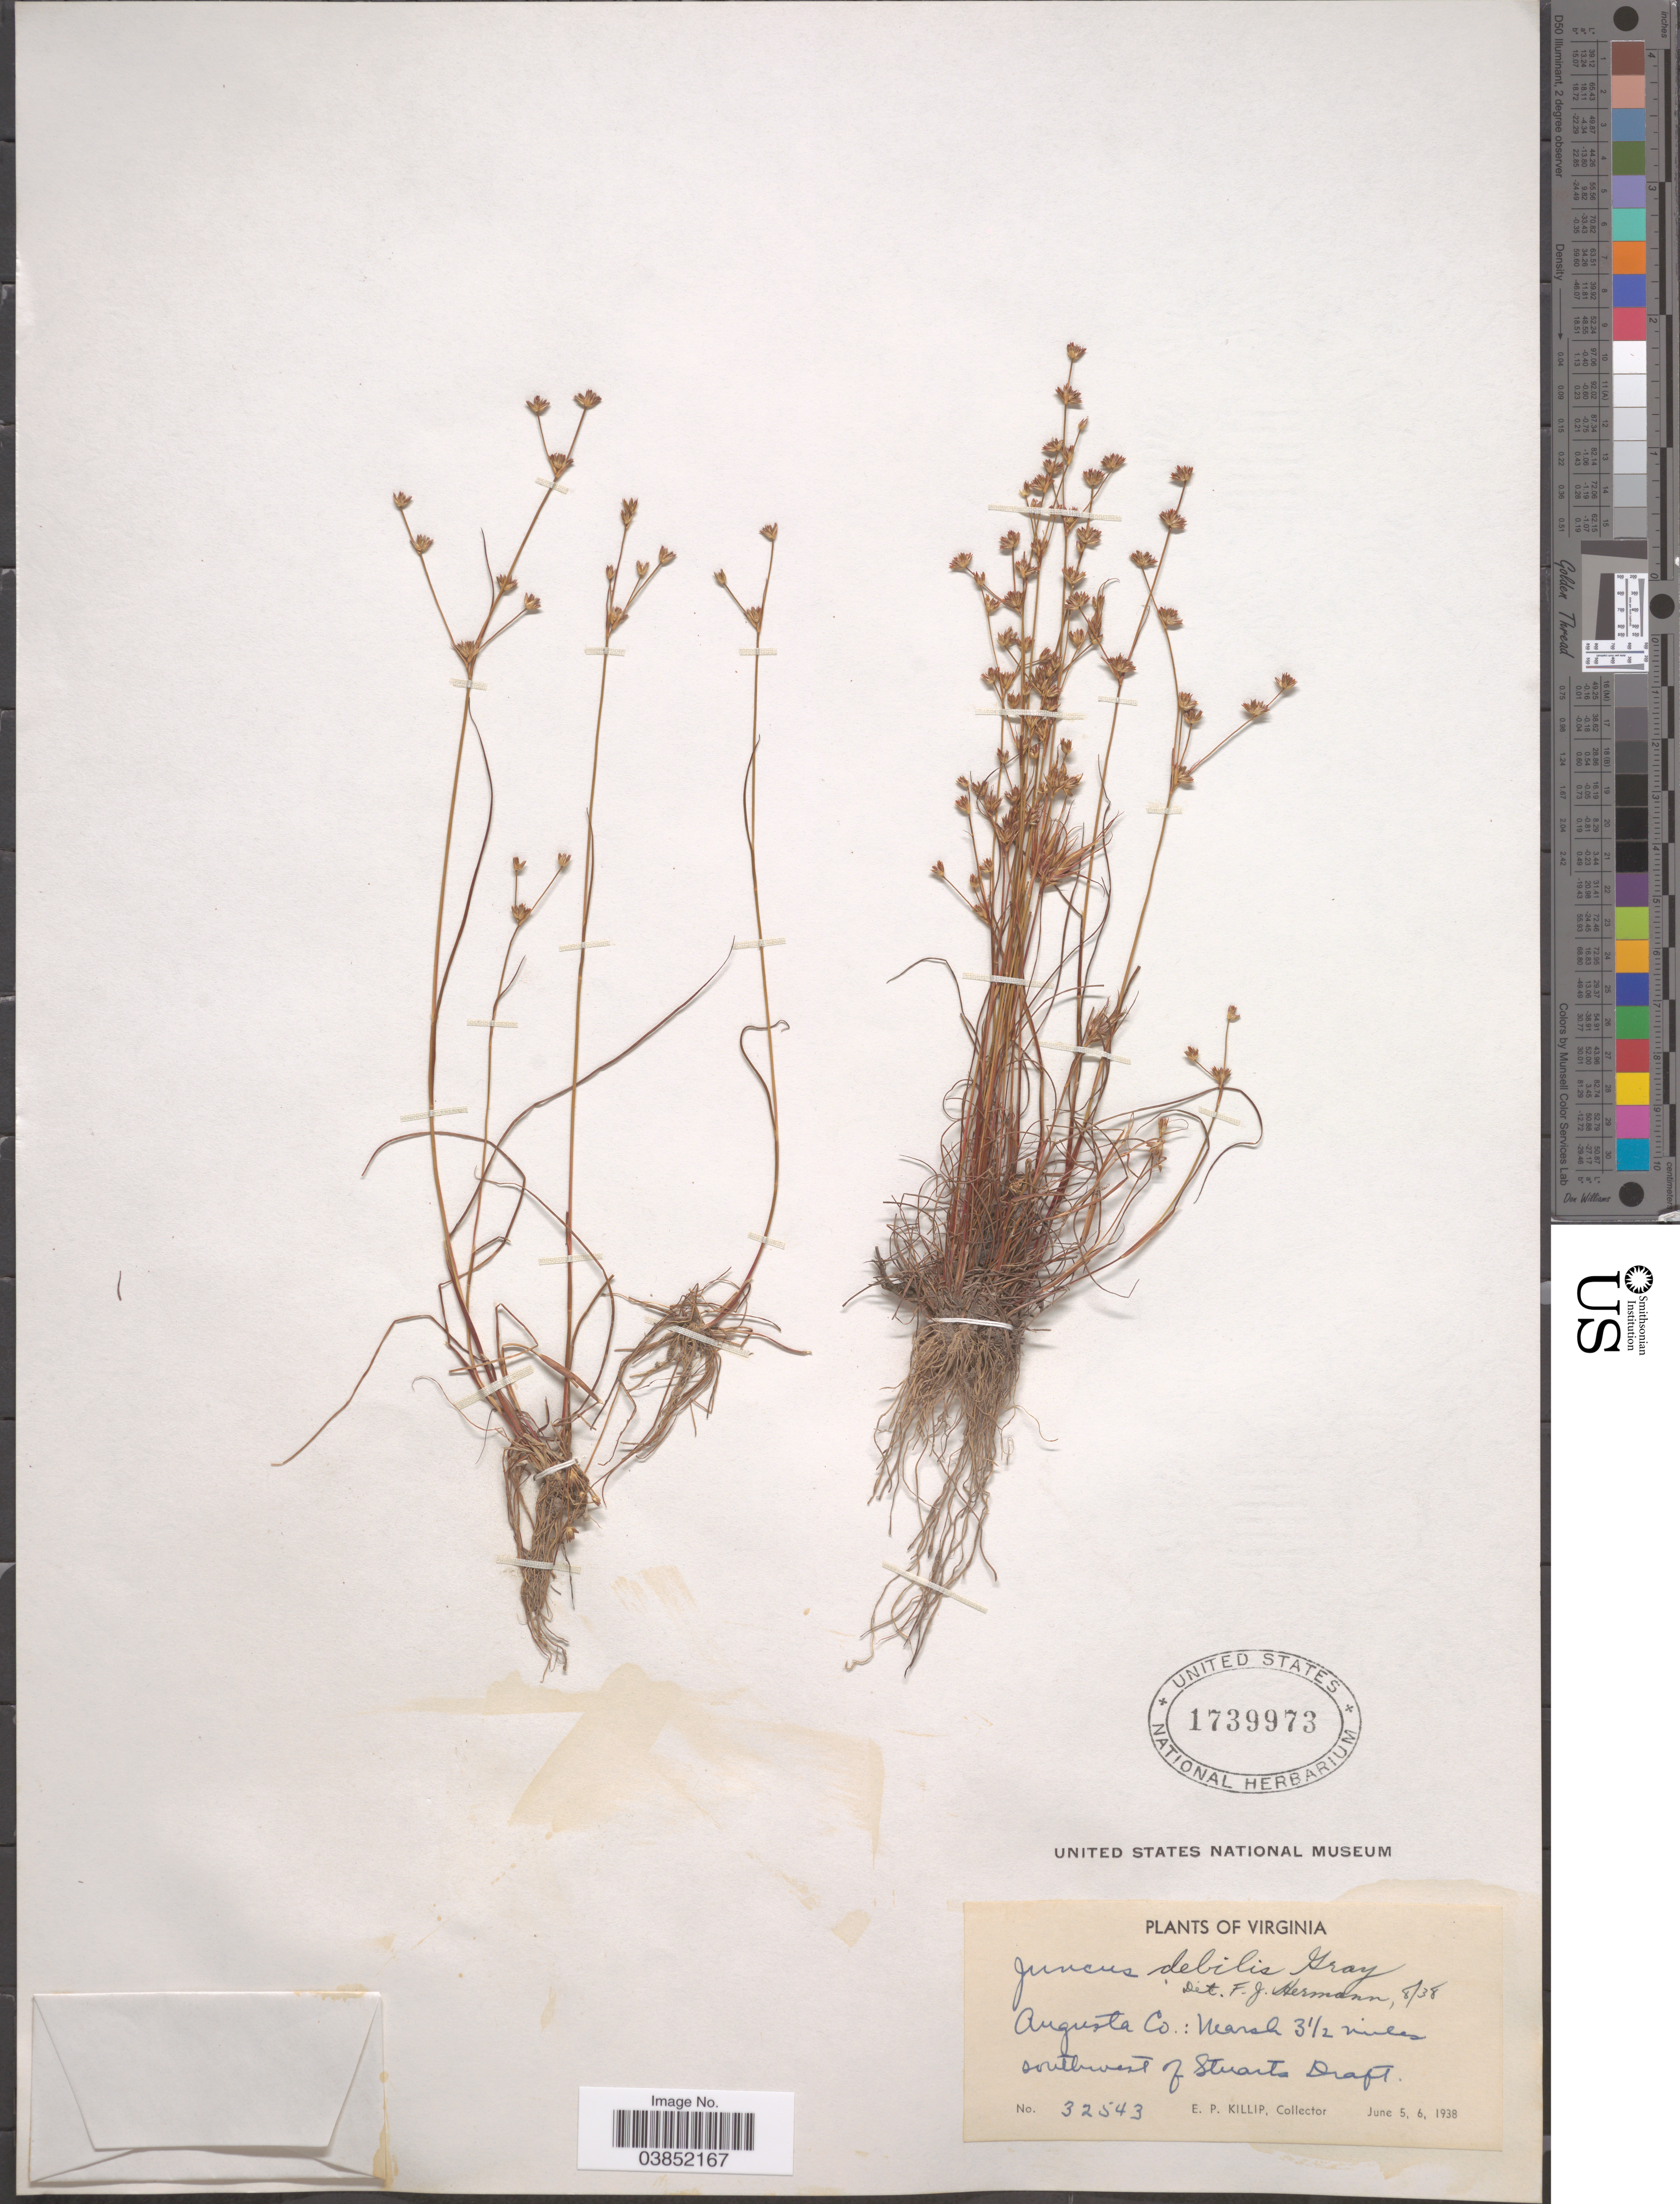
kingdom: Plantae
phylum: Tracheophyta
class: Liliopsida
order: Poales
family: Juncaceae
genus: Juncus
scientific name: Juncus debilis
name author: A. Gray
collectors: E. P. Killip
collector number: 32543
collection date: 1938-06-05/1938-06-06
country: United States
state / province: Virginia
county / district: Augusta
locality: Augusta Co.: Marsh 3½ miles southwest of Stuarts Draft.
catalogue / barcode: US 1739973